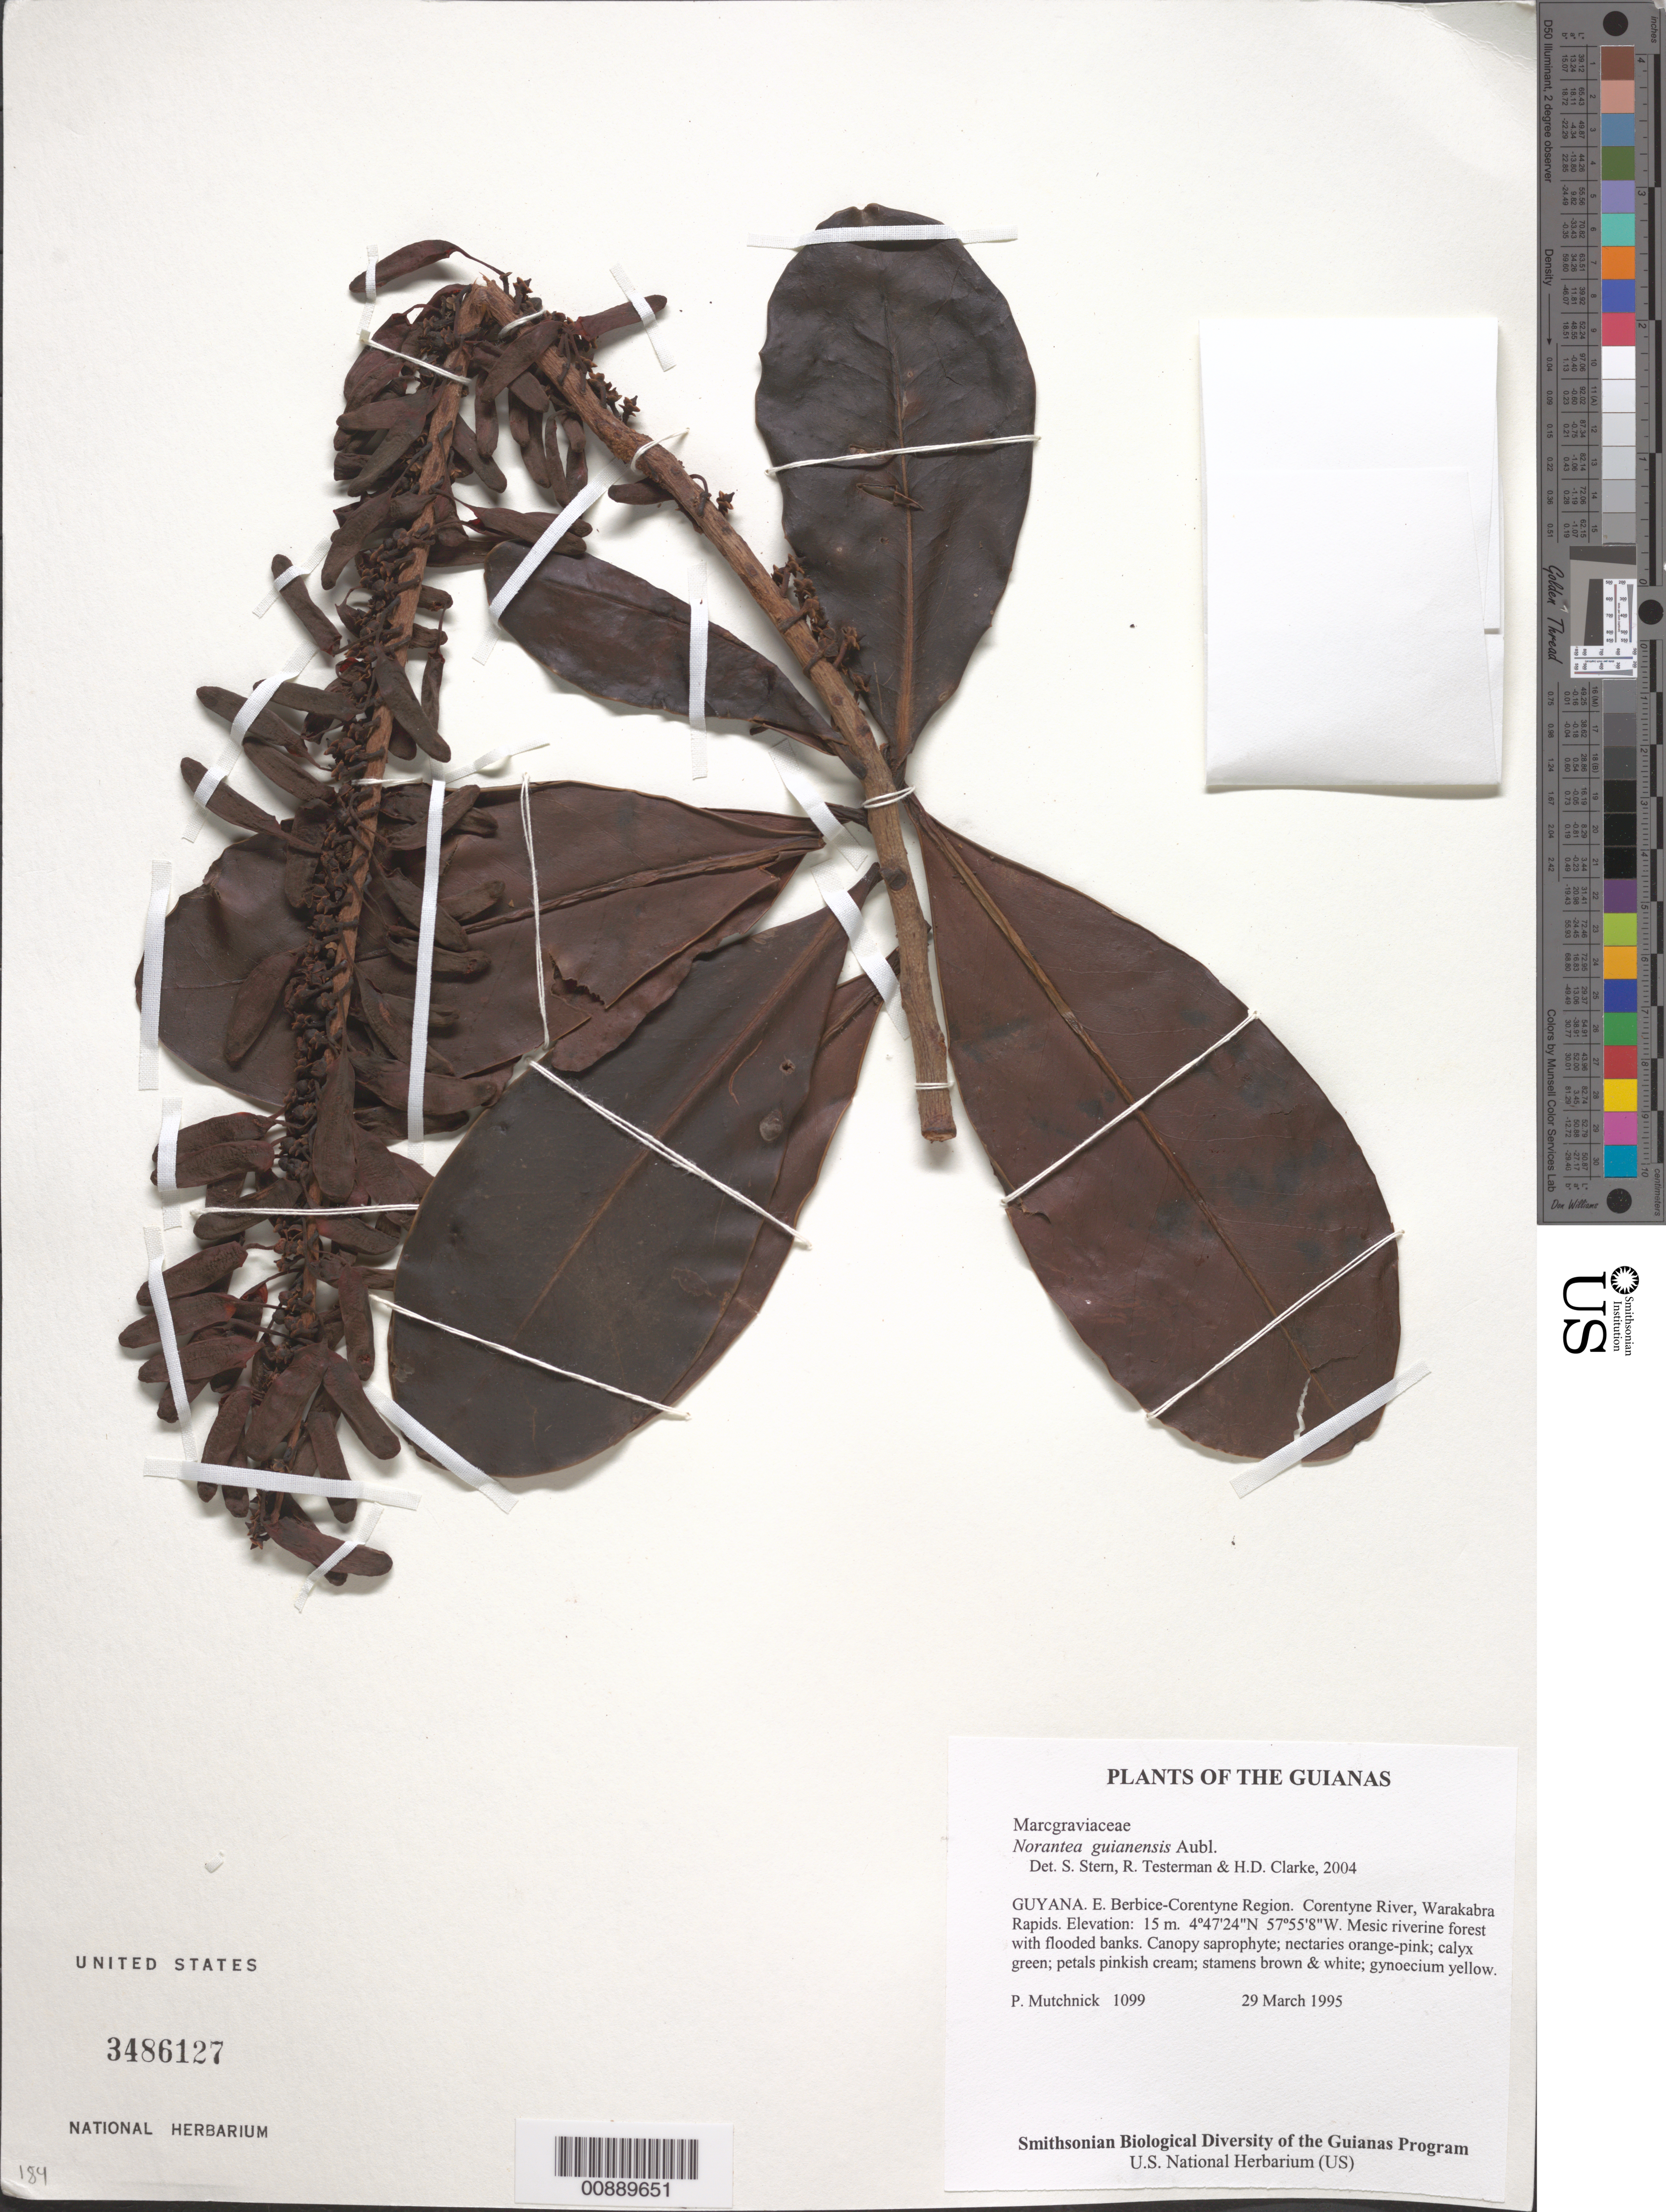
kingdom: Plantae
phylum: Tracheophyta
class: Magnoliopsida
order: Ericales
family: Marcgraviaceae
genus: Norantea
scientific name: Norantea guianensis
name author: Aubl.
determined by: Stern, S. R.; Testerman, R.; Clarke, H. D.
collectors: P. Mutchnick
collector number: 1099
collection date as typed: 29 March 1995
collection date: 1995-03-29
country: Guyana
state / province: E. Berbice-Corentyne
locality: Corentyne River, Warakabra Rapids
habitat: Mesic riverine forest with flooded banks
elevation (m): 15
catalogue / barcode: US 3486127